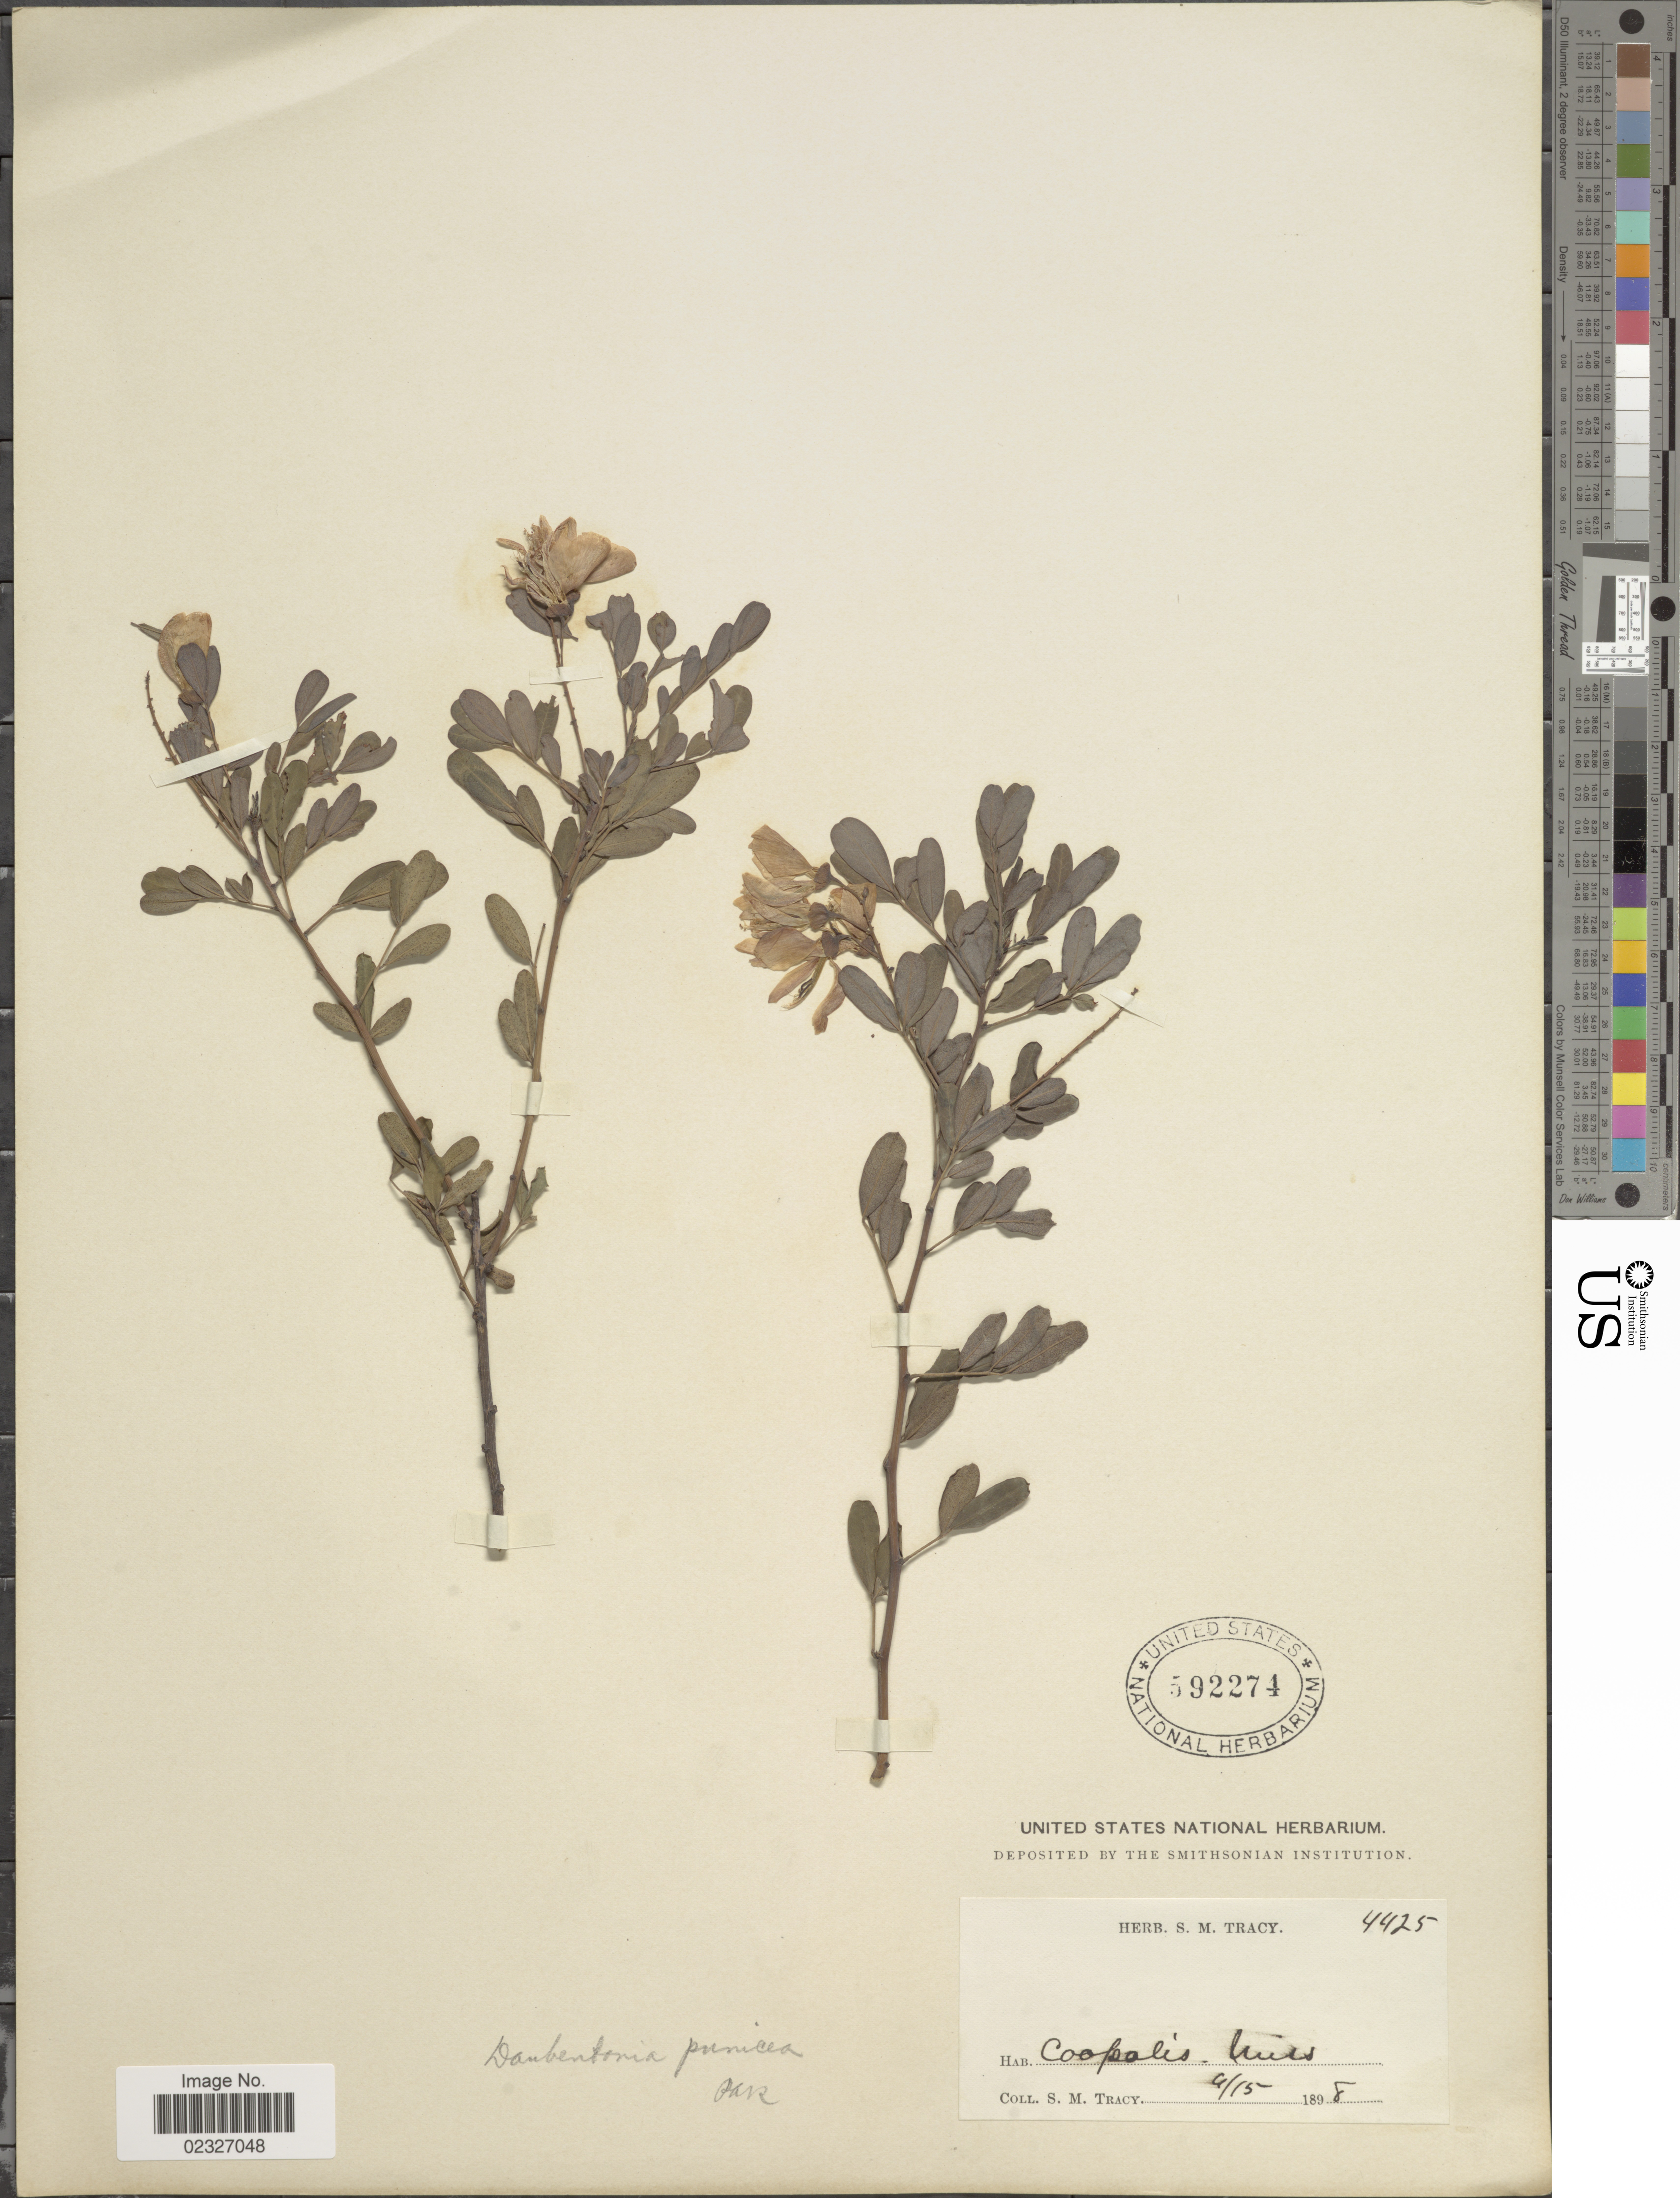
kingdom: Plantae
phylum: Tracheophyta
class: Magnoliopsida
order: Fabales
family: Fabaceae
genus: Sesbania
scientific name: Sesbania punicea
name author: (Cav.) Benth.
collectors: S. M. Tracy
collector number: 4425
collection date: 1898-04-15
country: United States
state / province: Mississippi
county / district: Harrison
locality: Coopolis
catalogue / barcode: US 592274